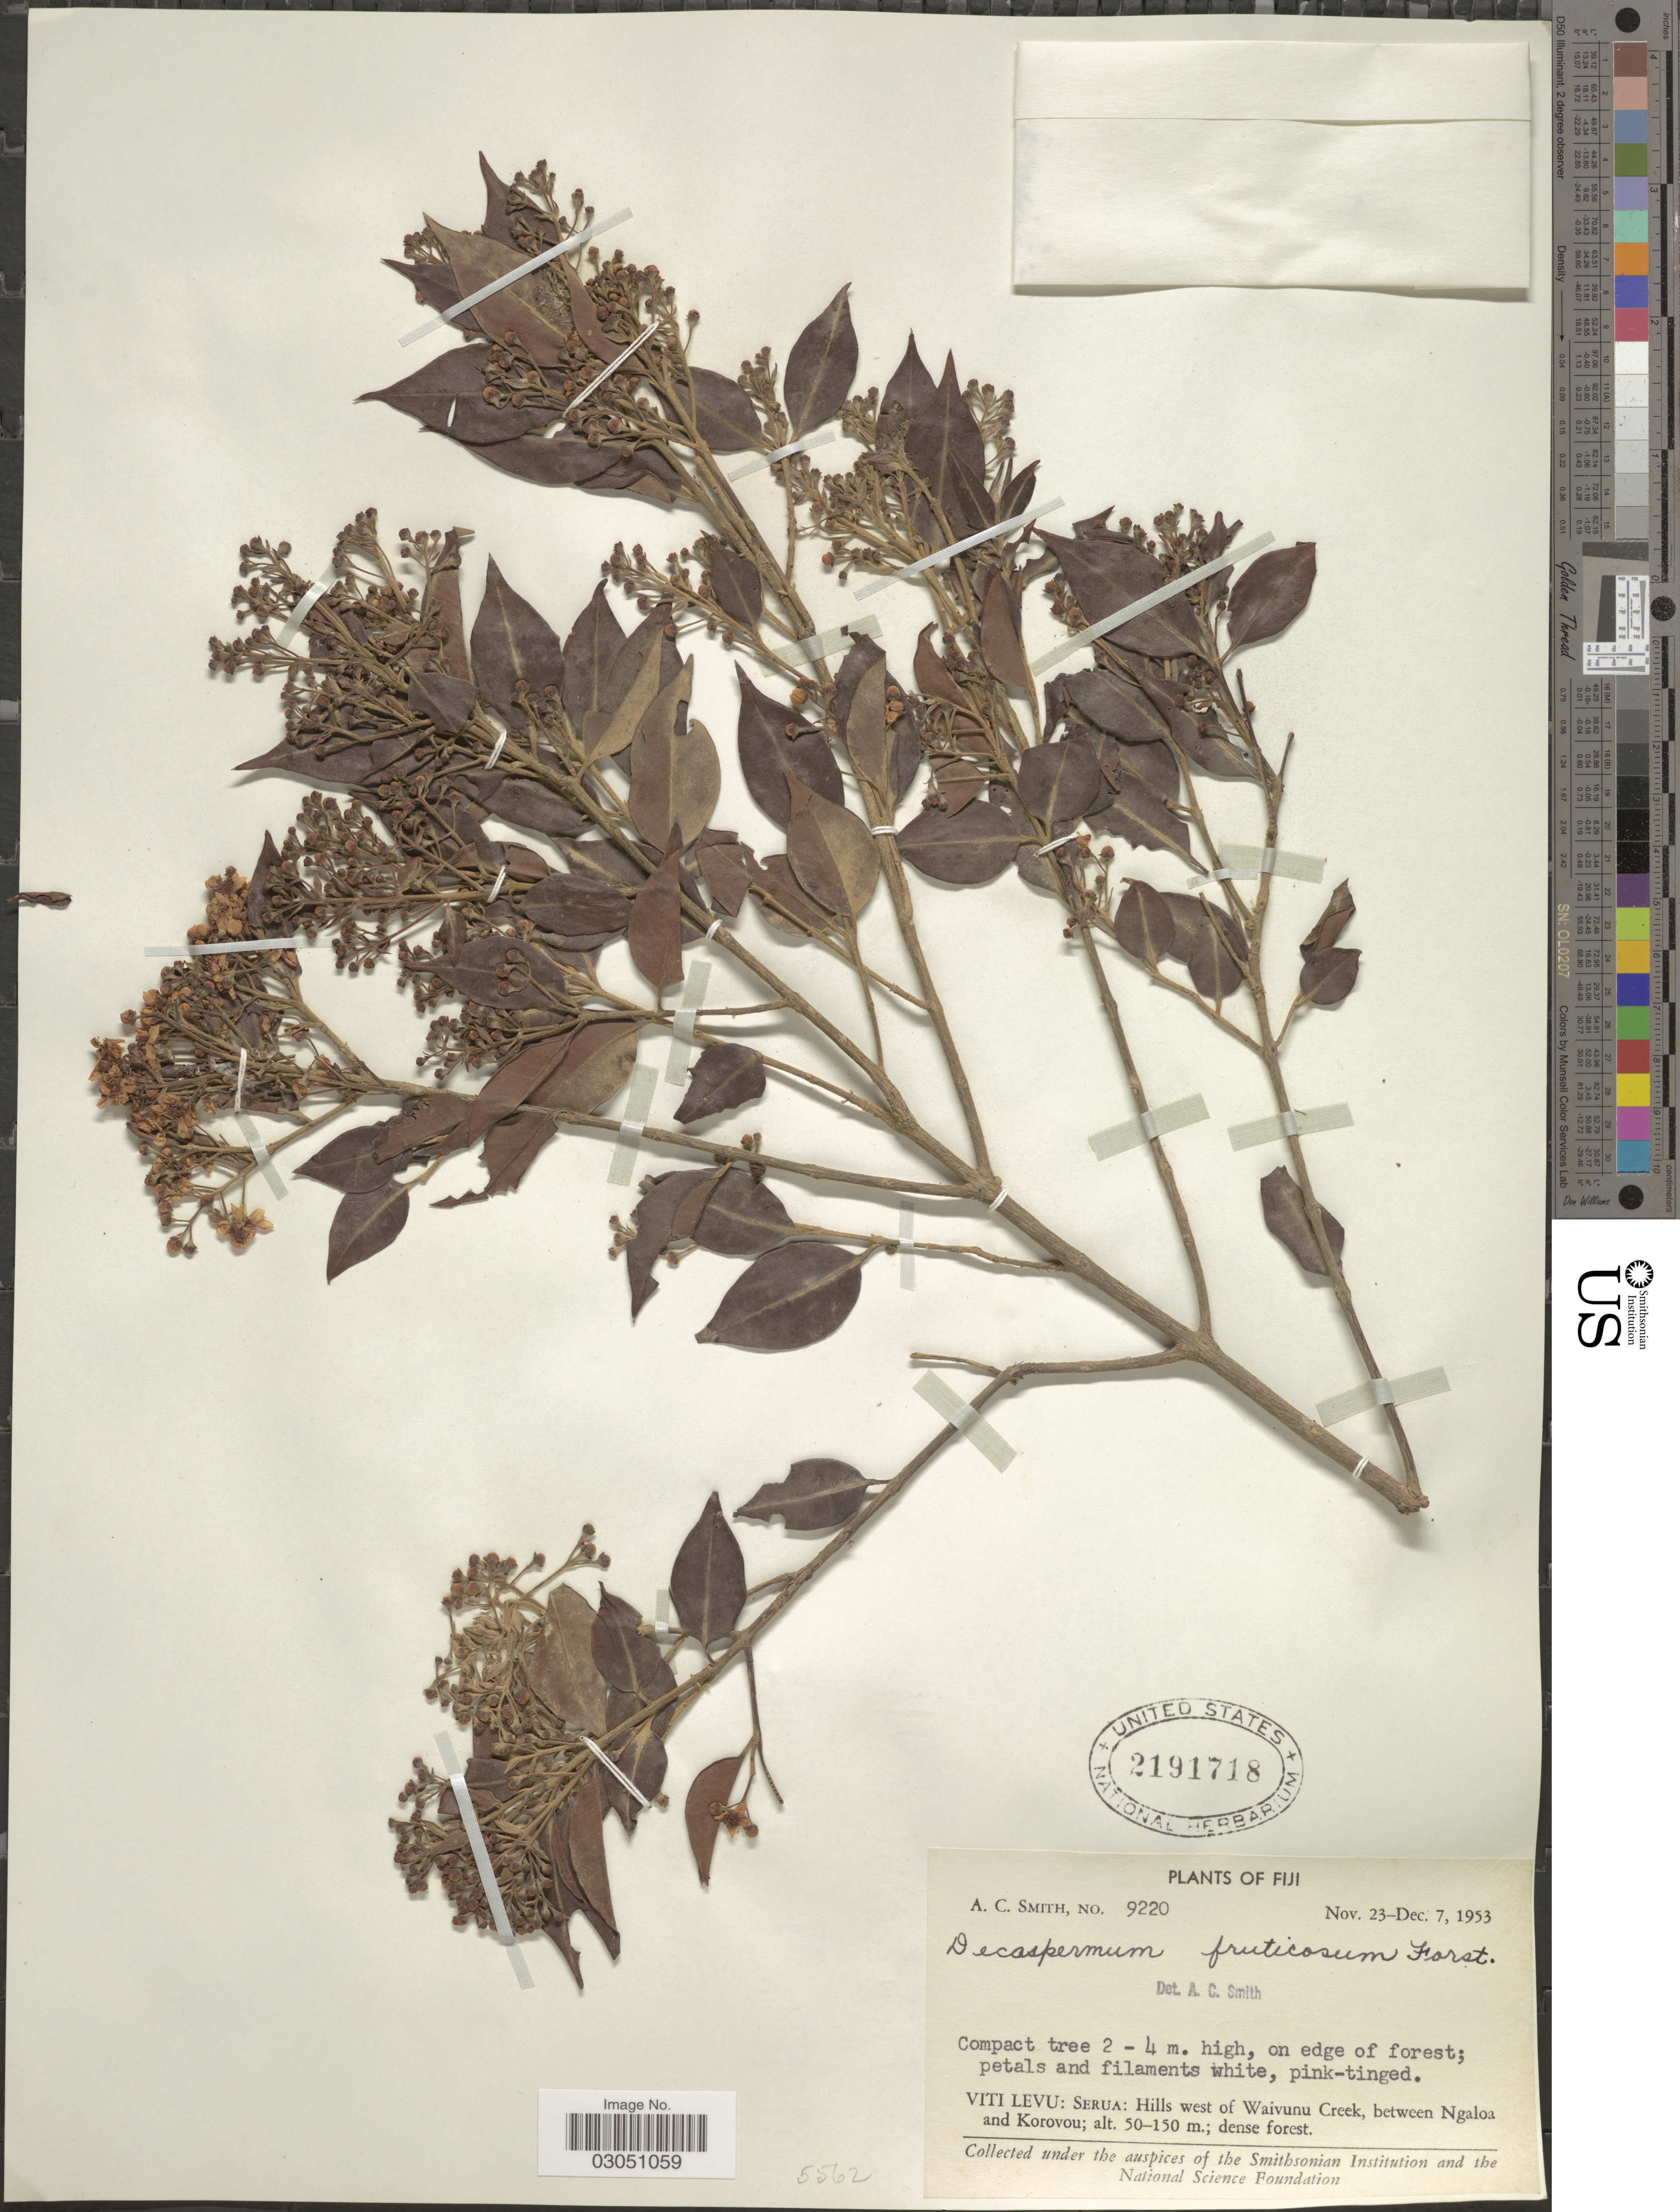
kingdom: Plantae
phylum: Tracheophyta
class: Magnoliopsida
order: Myrtales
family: Myrtaceae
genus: Decaspermum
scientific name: Decaspermum vitiense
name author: (A. Gray) Nied.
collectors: A. C. Smith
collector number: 9220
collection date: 1953-11-23/1953-12-07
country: Fiji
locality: Viti Levu: Serua: Hills west of Waivunu Creek, between Ngaloa and Korovou.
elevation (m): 50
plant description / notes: cited by A.J. Scott, Kew Bull. 34(1): 65. 1979.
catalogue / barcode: US 2191718